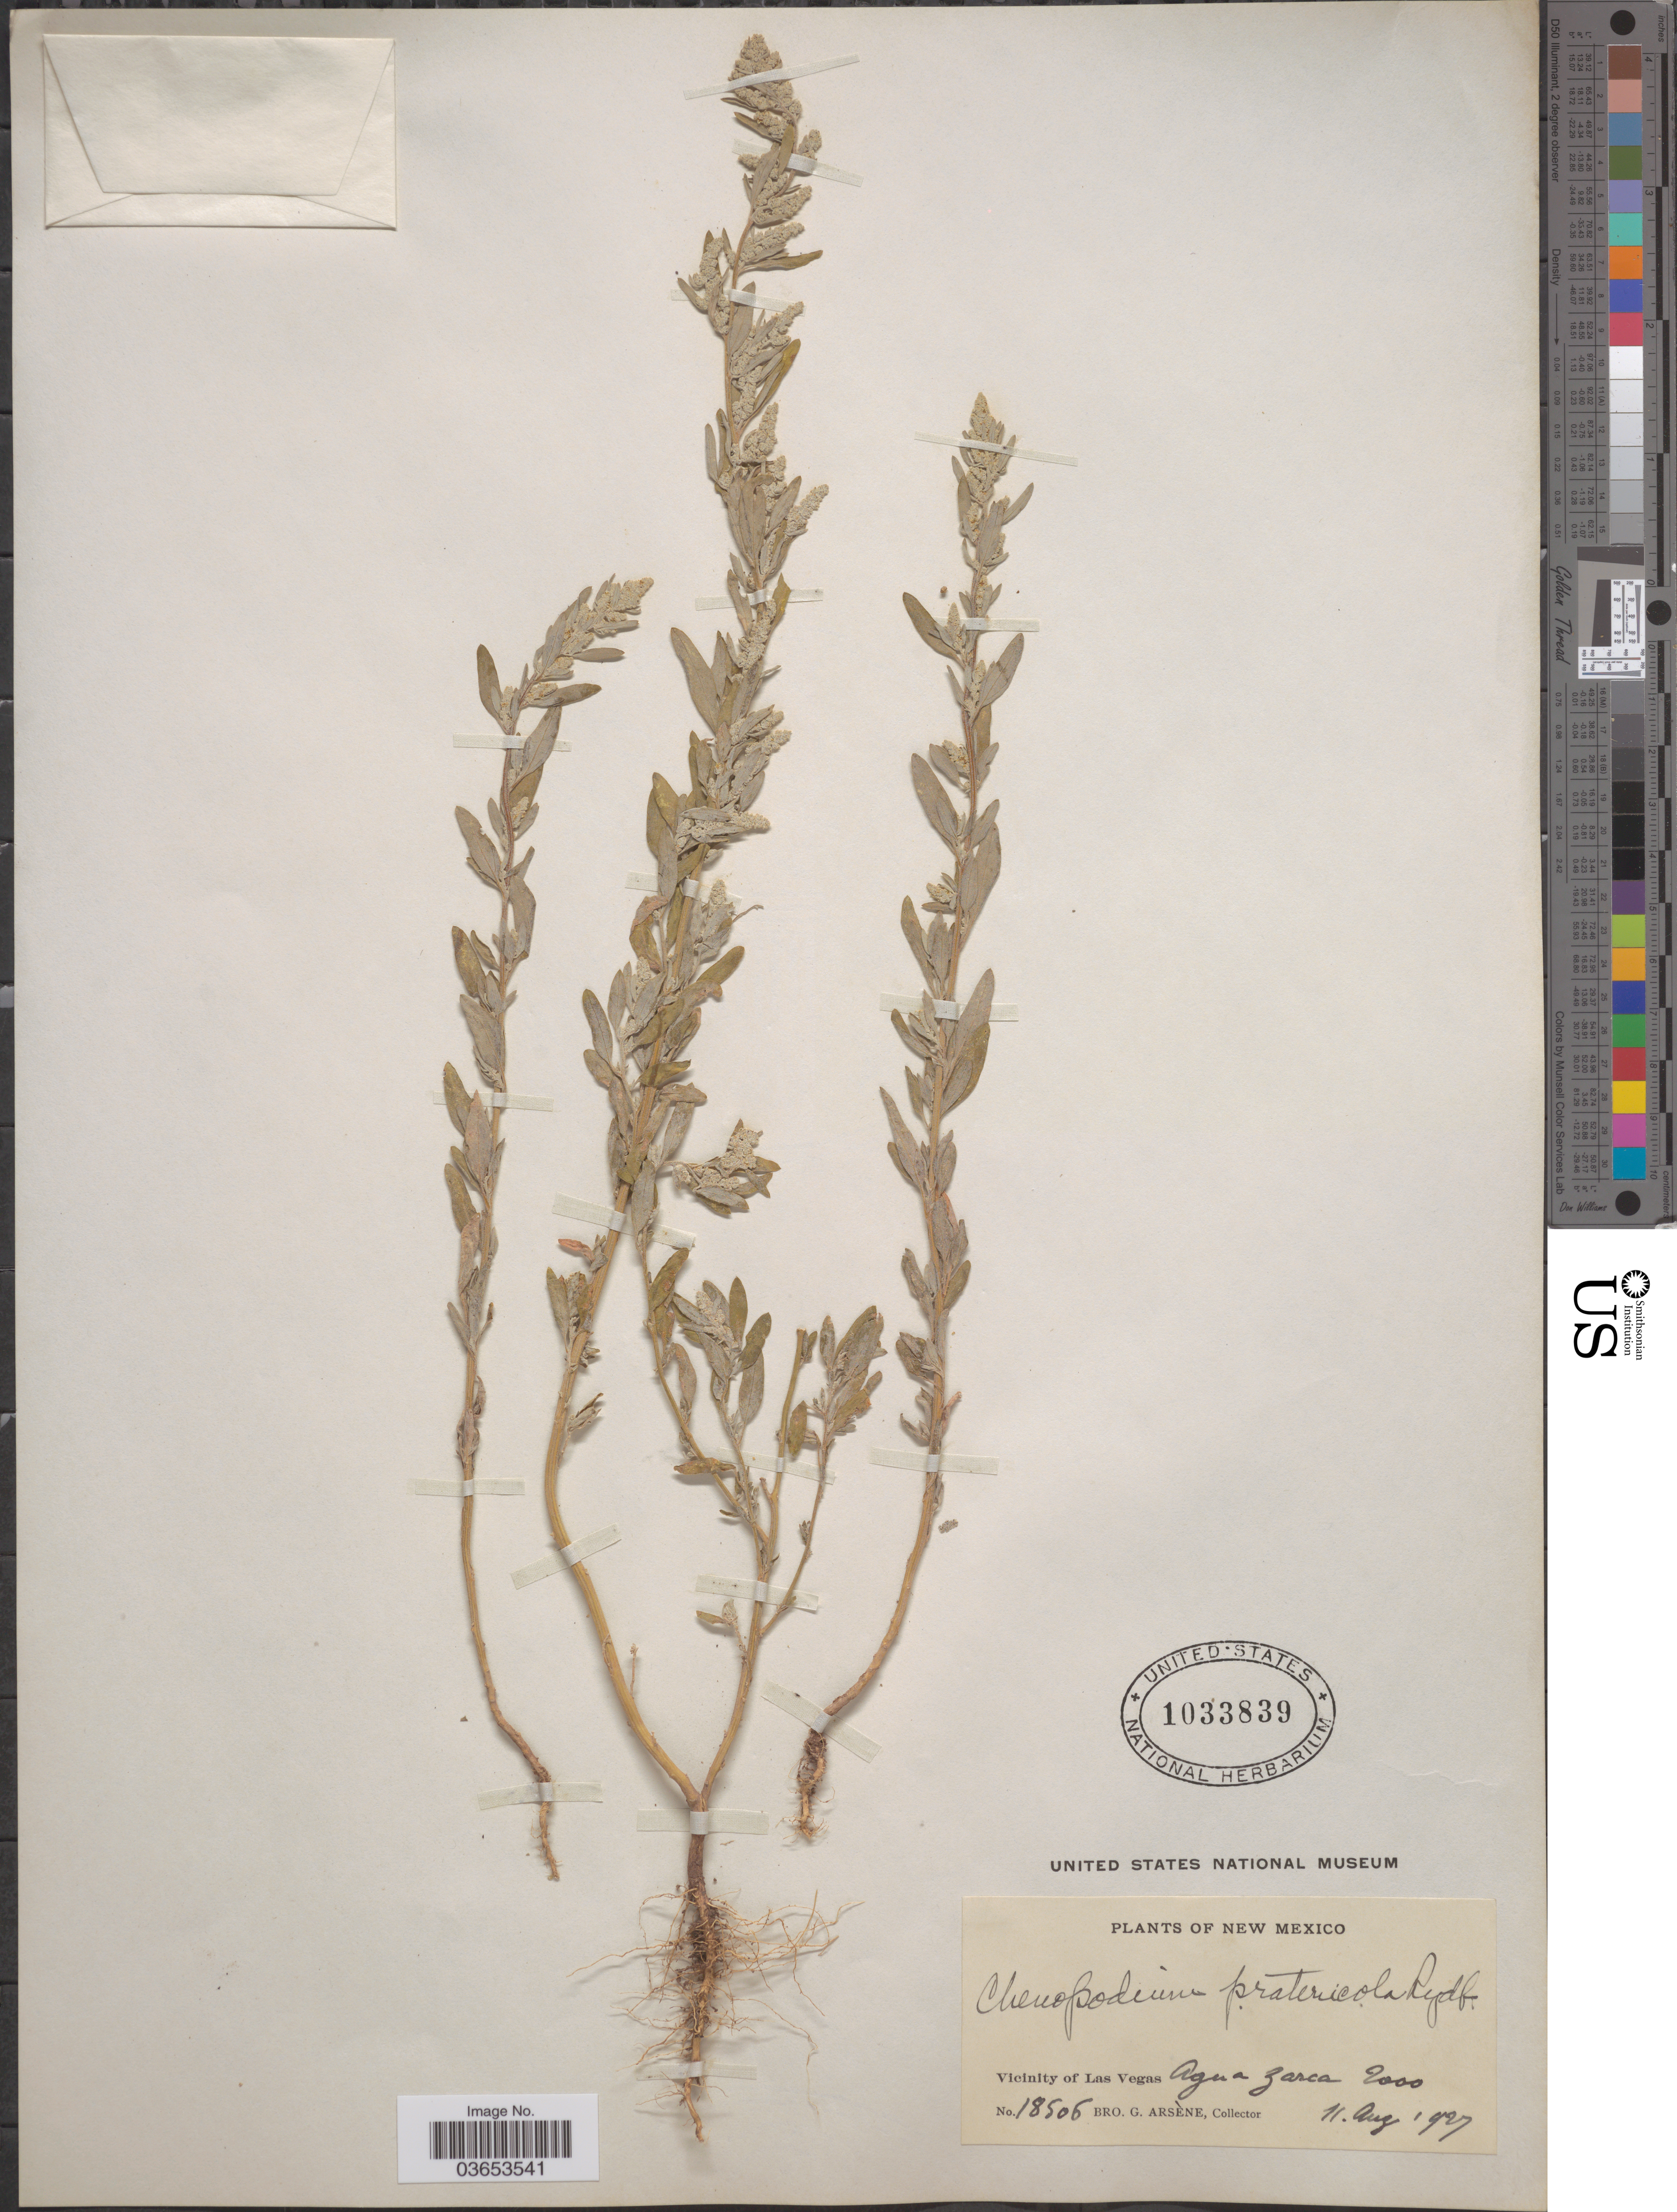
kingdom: Plantae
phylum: Tracheophyta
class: Magnoliopsida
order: Caryophyllales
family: Amaranthaceae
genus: Chenopodium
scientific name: Chenopodium leptophyllum var. leptophylloides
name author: (Murr) Thell. & Aellen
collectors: Bro. G. Arsène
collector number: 18506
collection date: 1927-08-11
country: United States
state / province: New Mexico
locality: Vicinity of Las Vegas Agua Zarca.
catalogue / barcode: US 1033839